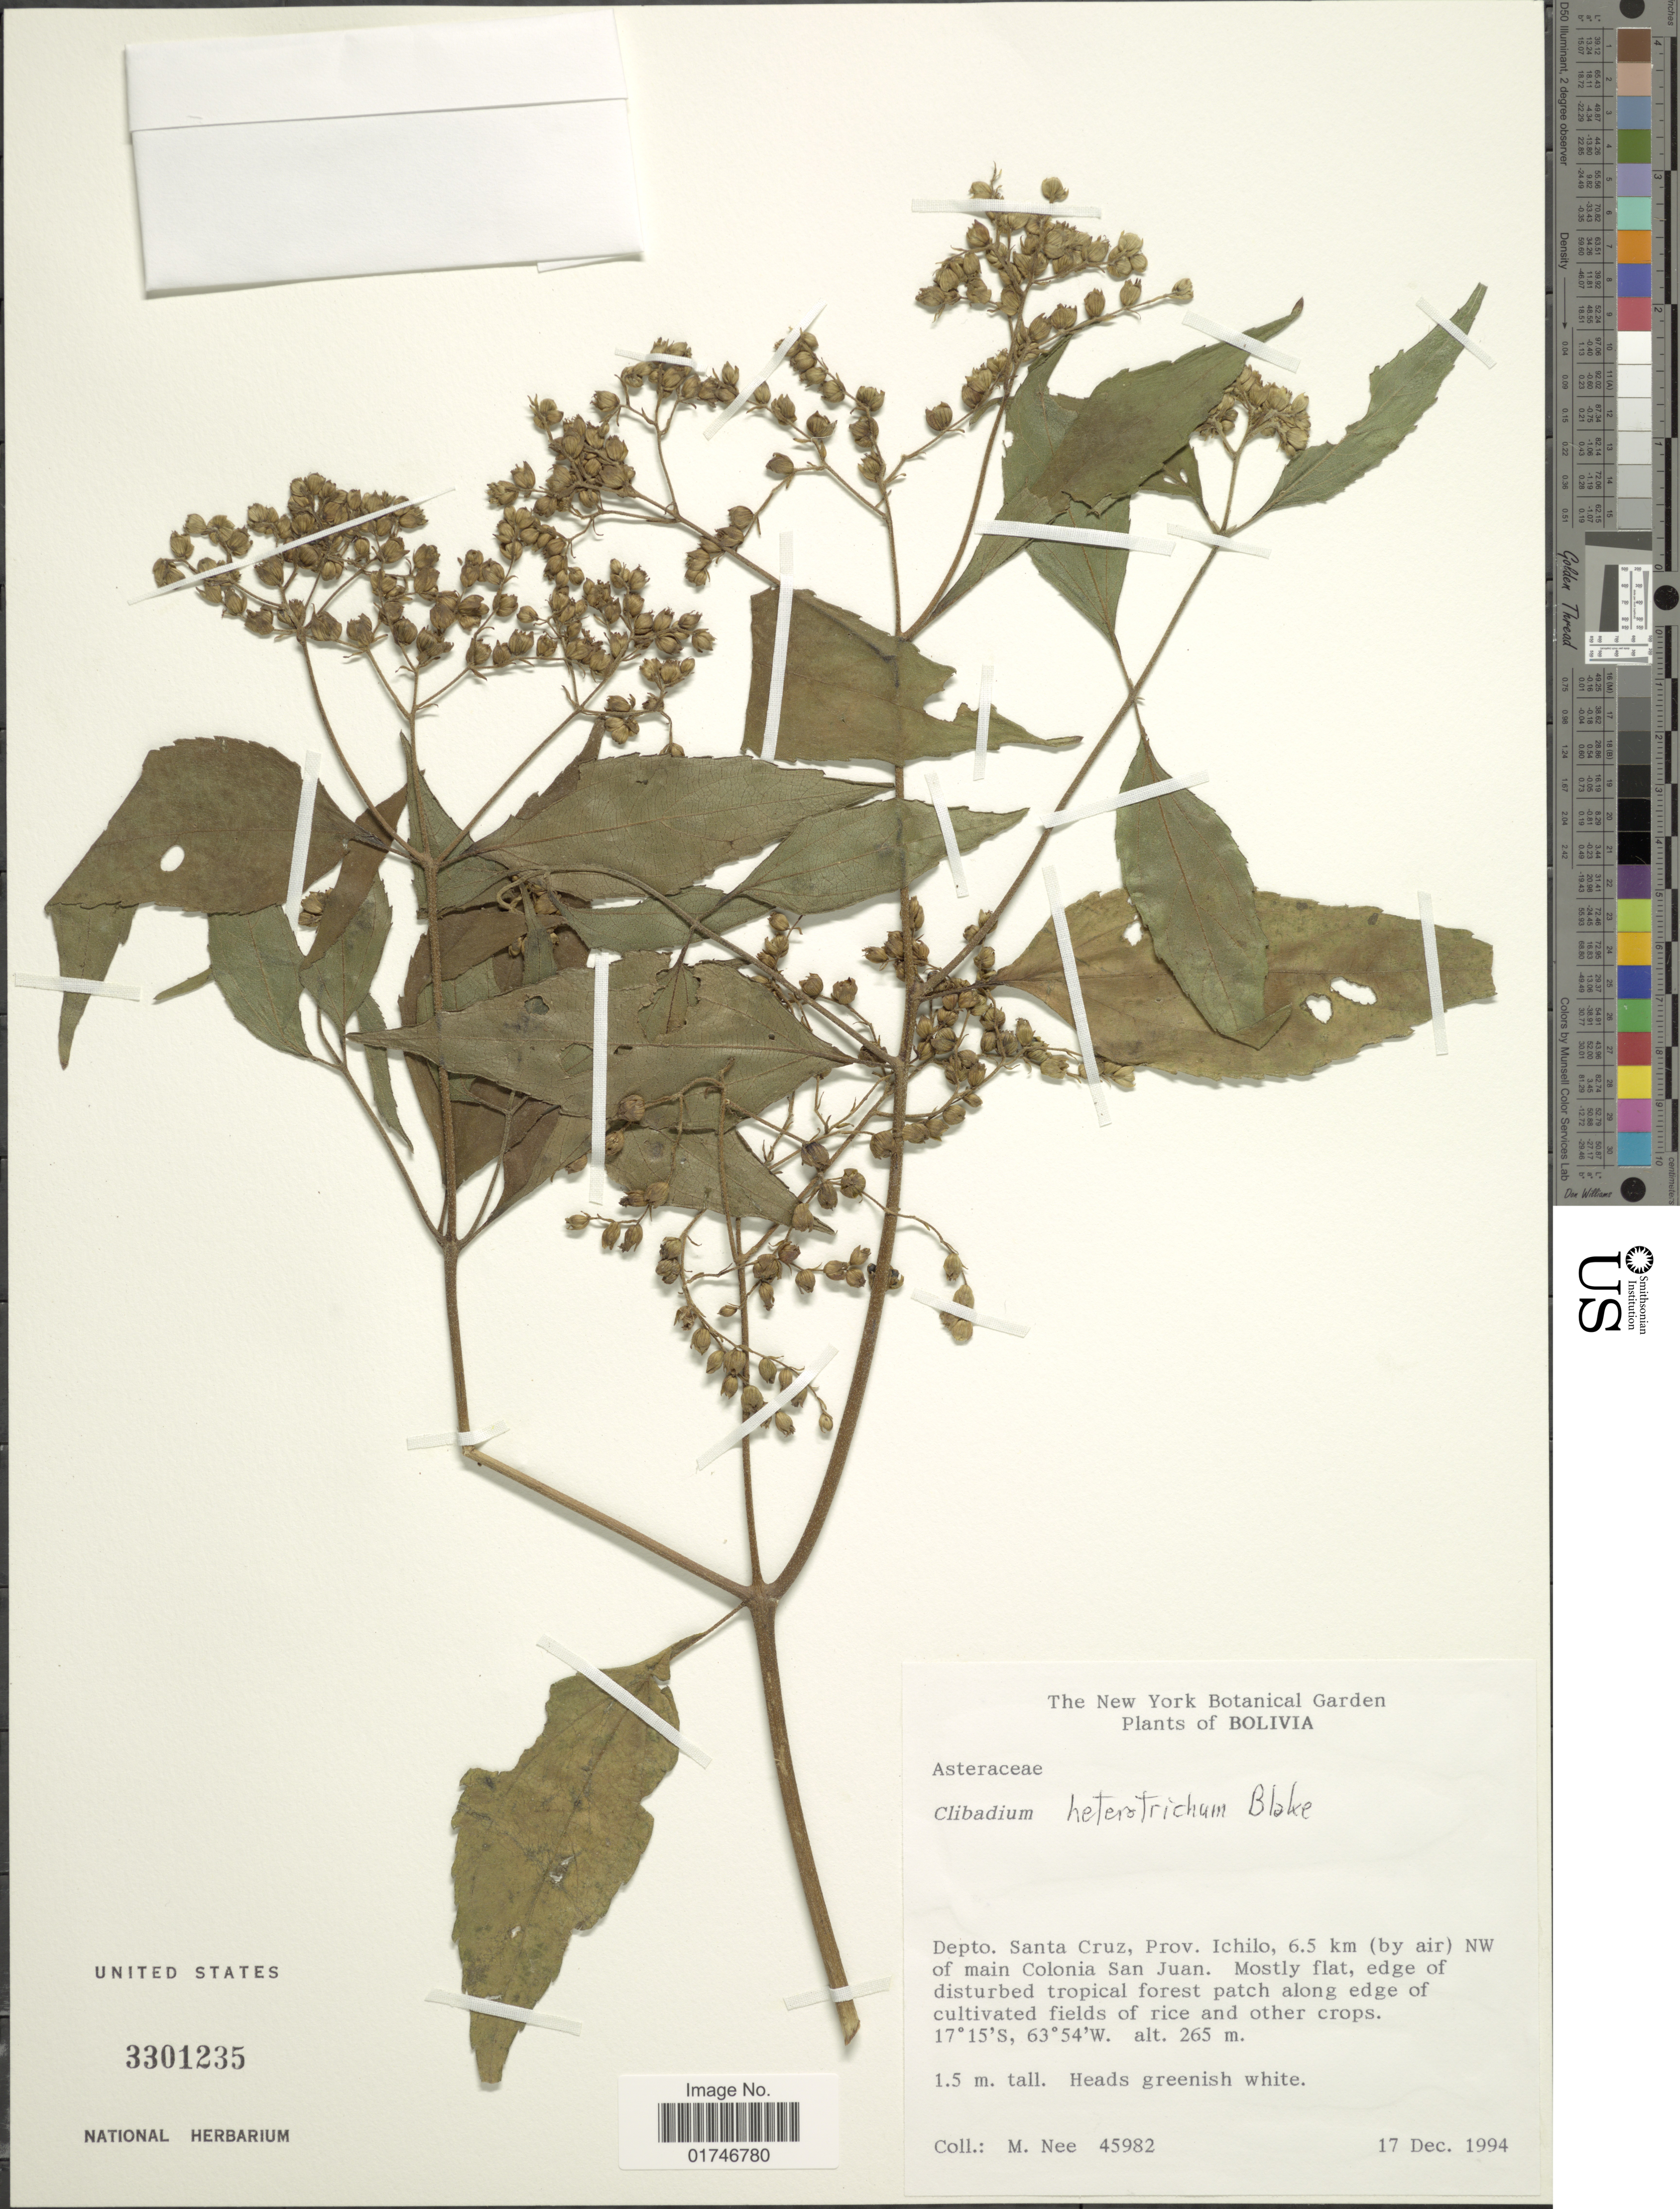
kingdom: Plantae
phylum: Tracheophyta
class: Magnoliopsida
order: Asterales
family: Asteraceae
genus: Clibadium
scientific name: Clibadium remotiflorum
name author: S.F. Blake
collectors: M. Nee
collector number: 45982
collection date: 1994-12-17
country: Bolivia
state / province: Santa Cruz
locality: Depto. Santa Cruz, Prov. Ichilo, 6.5 km (by air) NW of main Colonia San Juan.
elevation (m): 265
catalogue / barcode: US 3301235